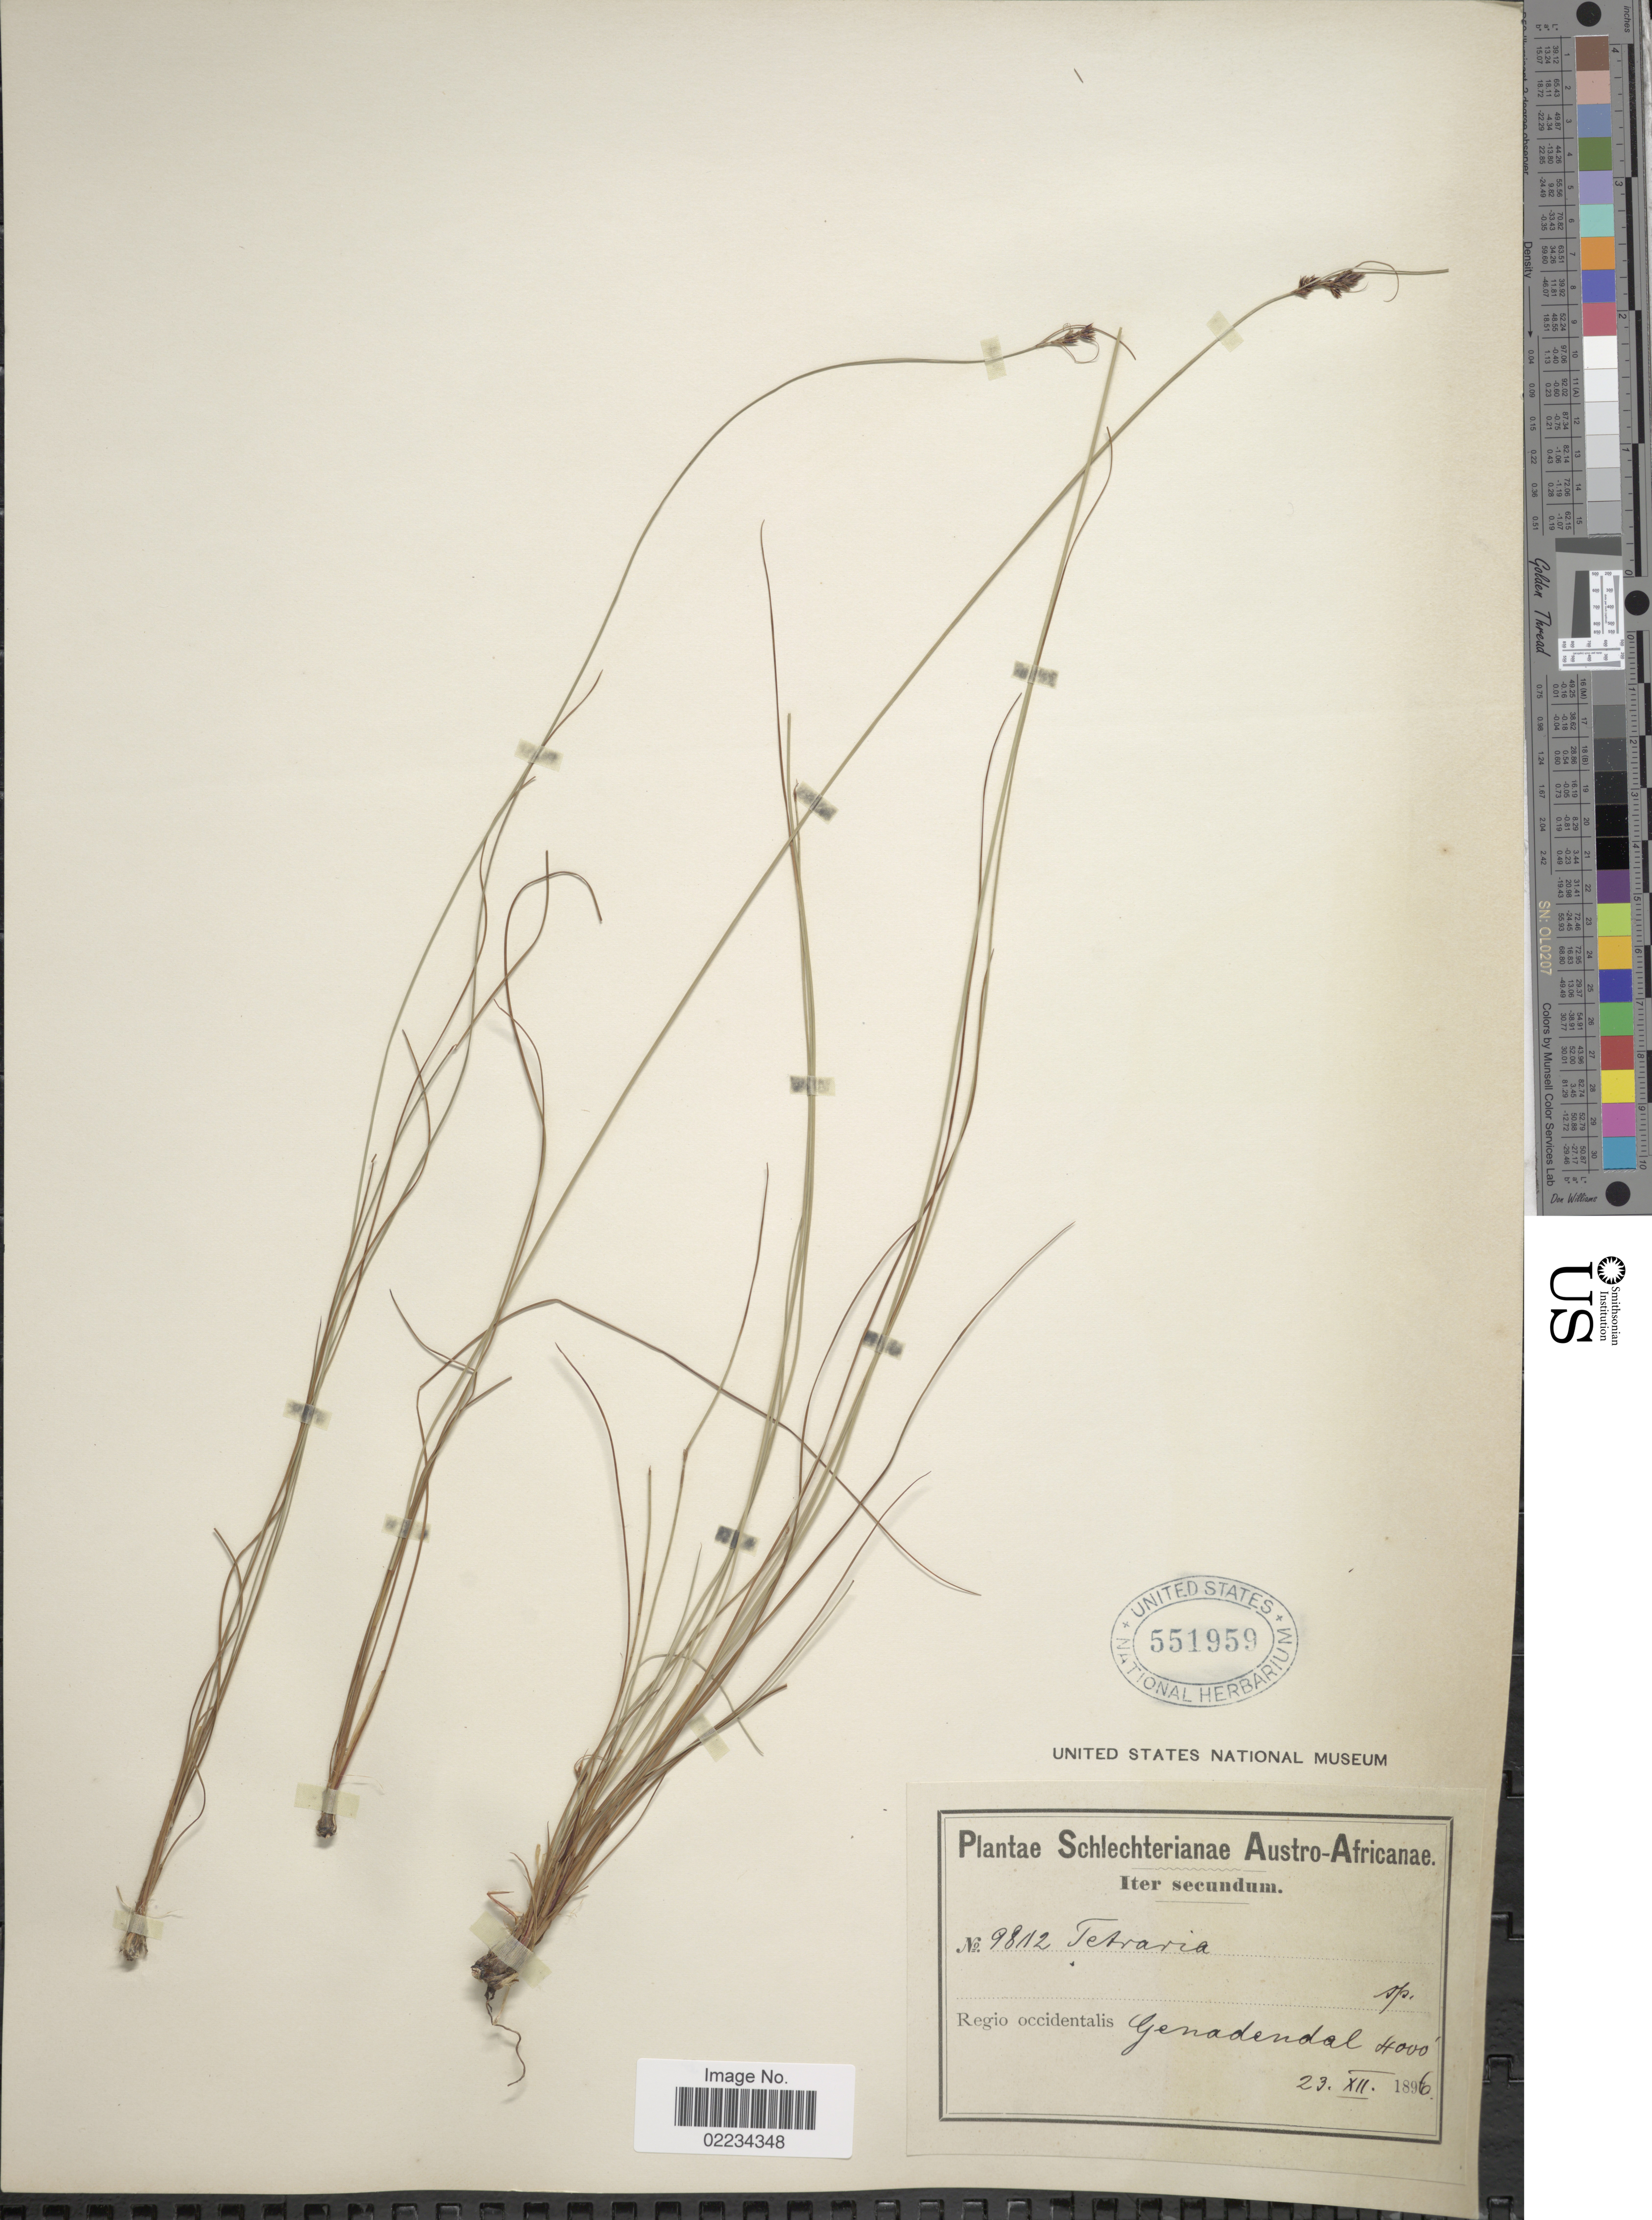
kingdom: Plantae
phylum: Tracheophyta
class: Liliopsida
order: Poales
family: Cyperaceae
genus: Ficinia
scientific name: Ficinia acuminata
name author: (Nees) Nees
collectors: Schlechter, --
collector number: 9812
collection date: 1896-12-23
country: South Africa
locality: Austro-Africanae, Iter secundum, Regio occidentalis Genadendal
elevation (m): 1219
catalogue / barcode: US 551959